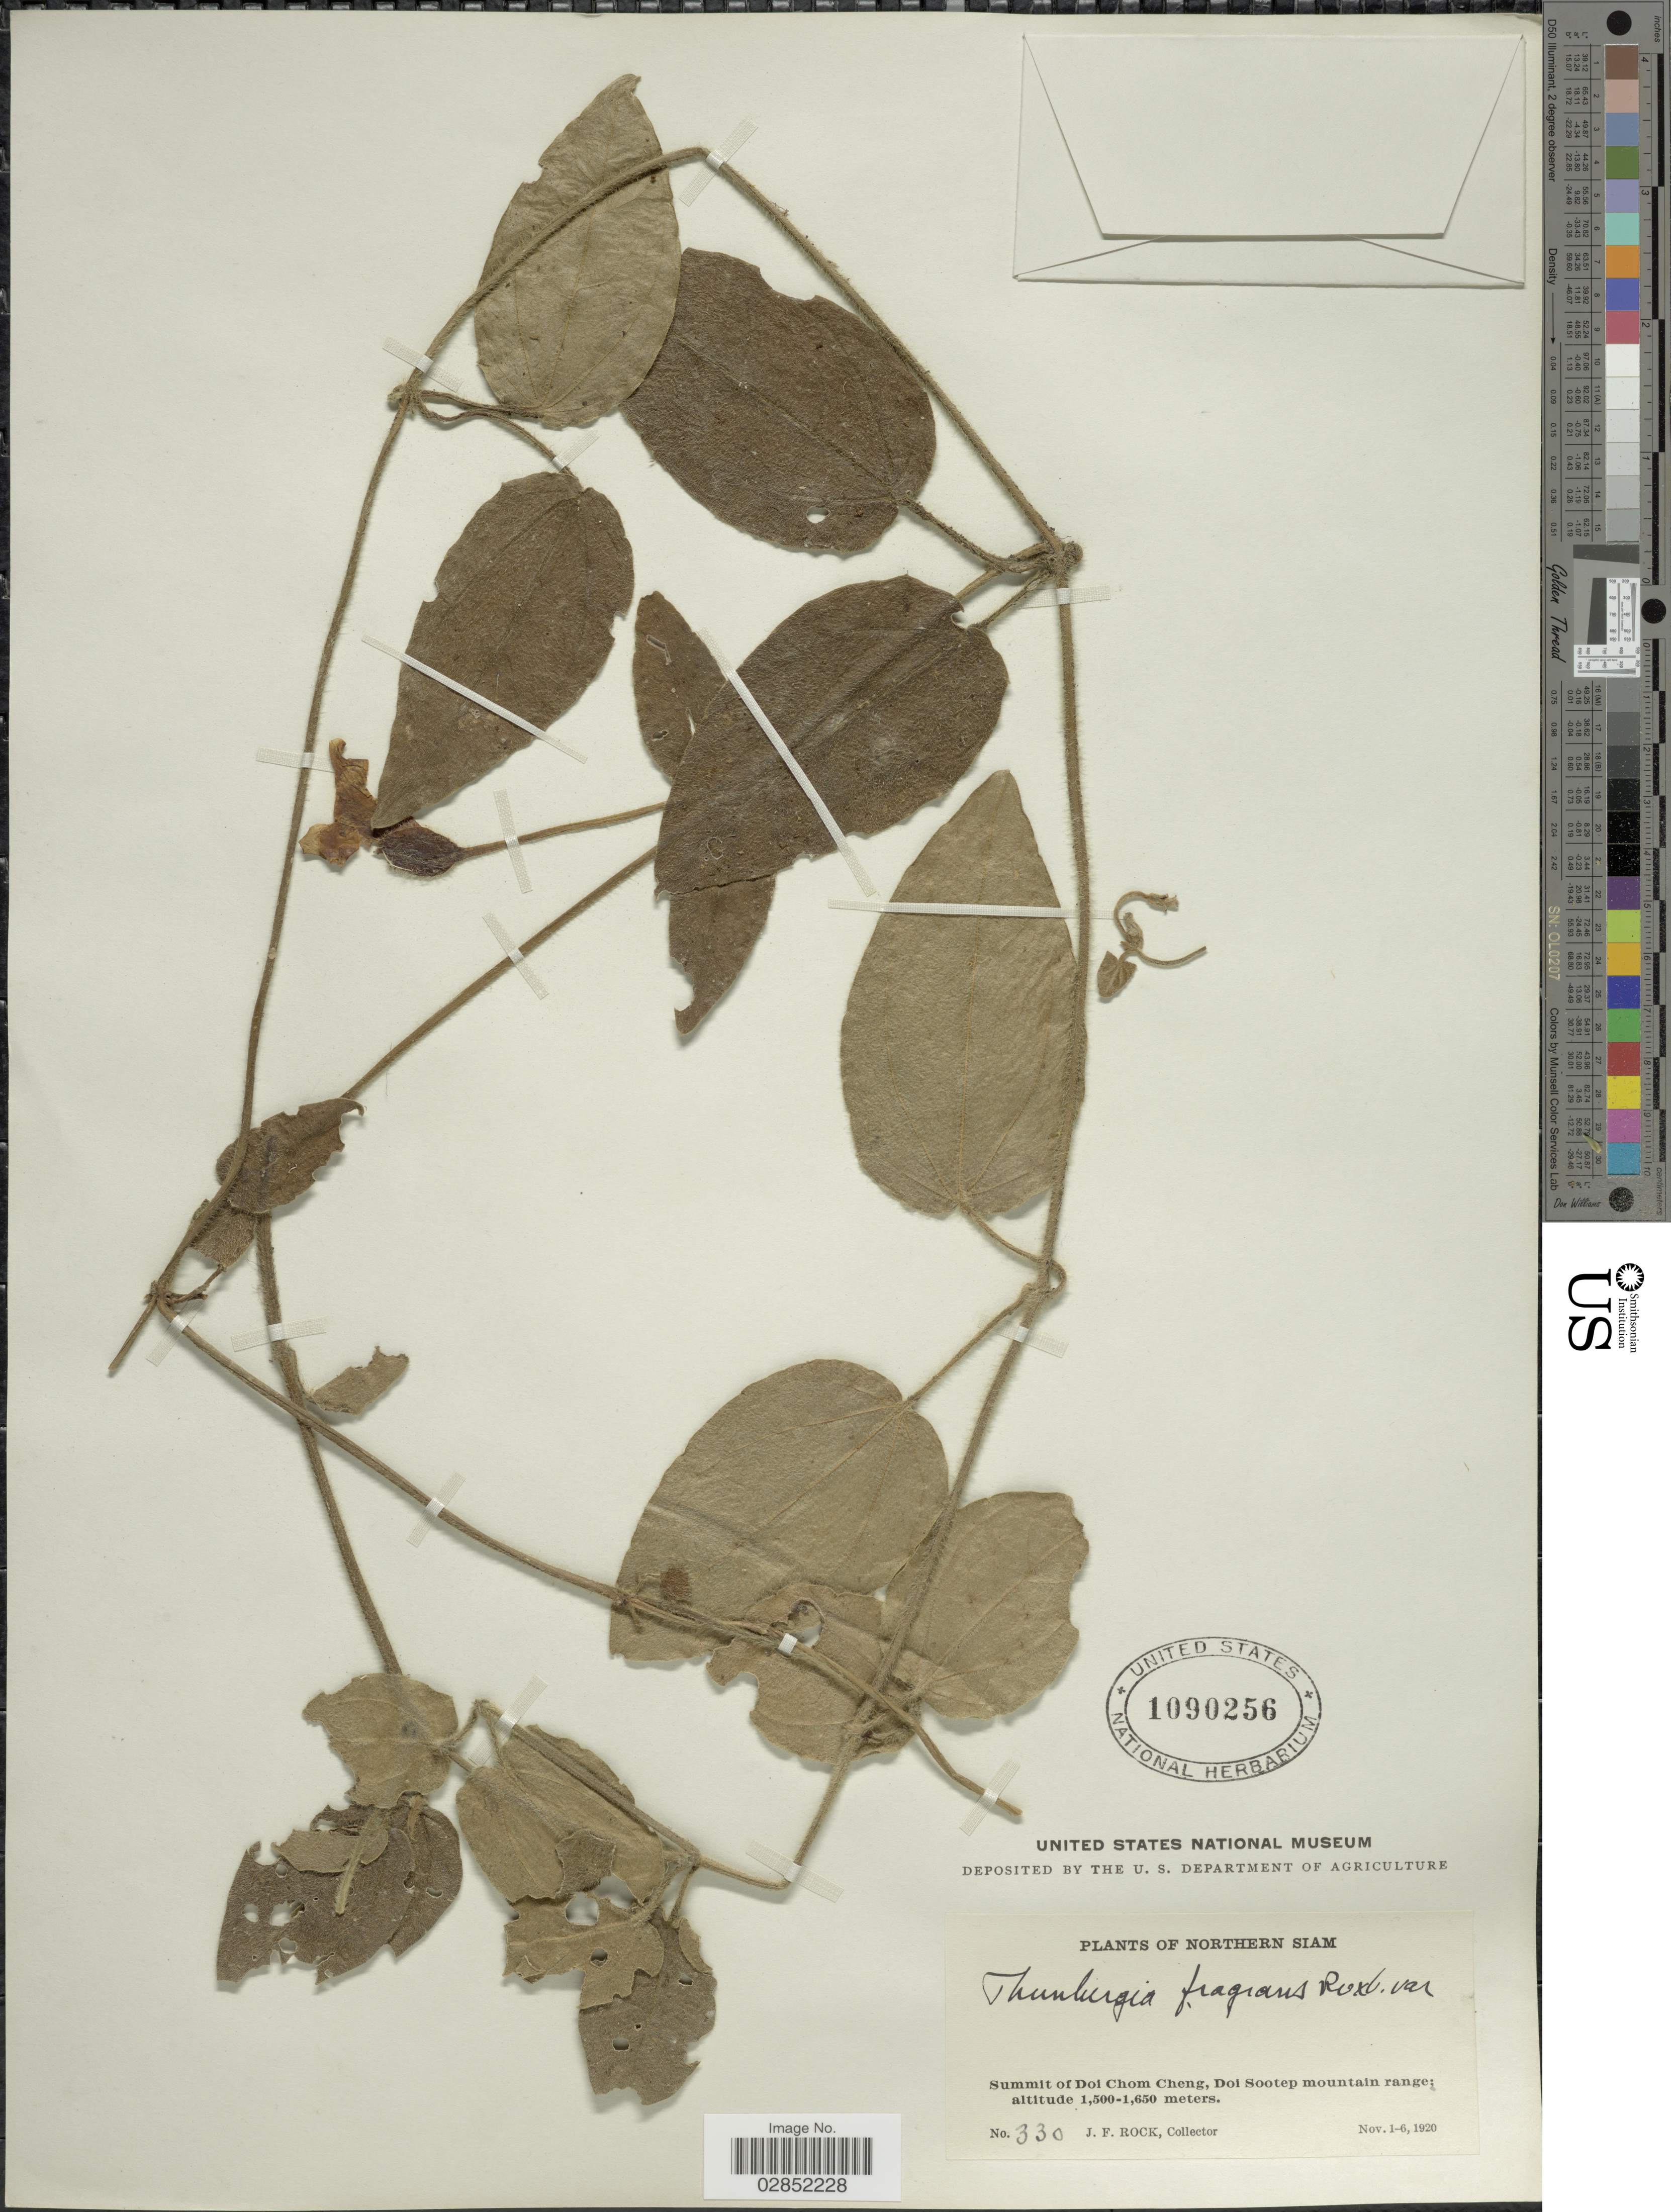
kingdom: Plantae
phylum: Tracheophyta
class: Magnoliopsida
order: Lamiales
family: Acanthaceae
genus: Thunbergia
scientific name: Thunbergia fragrans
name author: Roxb.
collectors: J. Rock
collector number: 330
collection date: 1920-11-01/1920-11-06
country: Thailand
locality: Northern Siam. Summit of Doi Chom Cheng, Doi Sootep mountain range.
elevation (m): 1500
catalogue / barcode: US 1090256